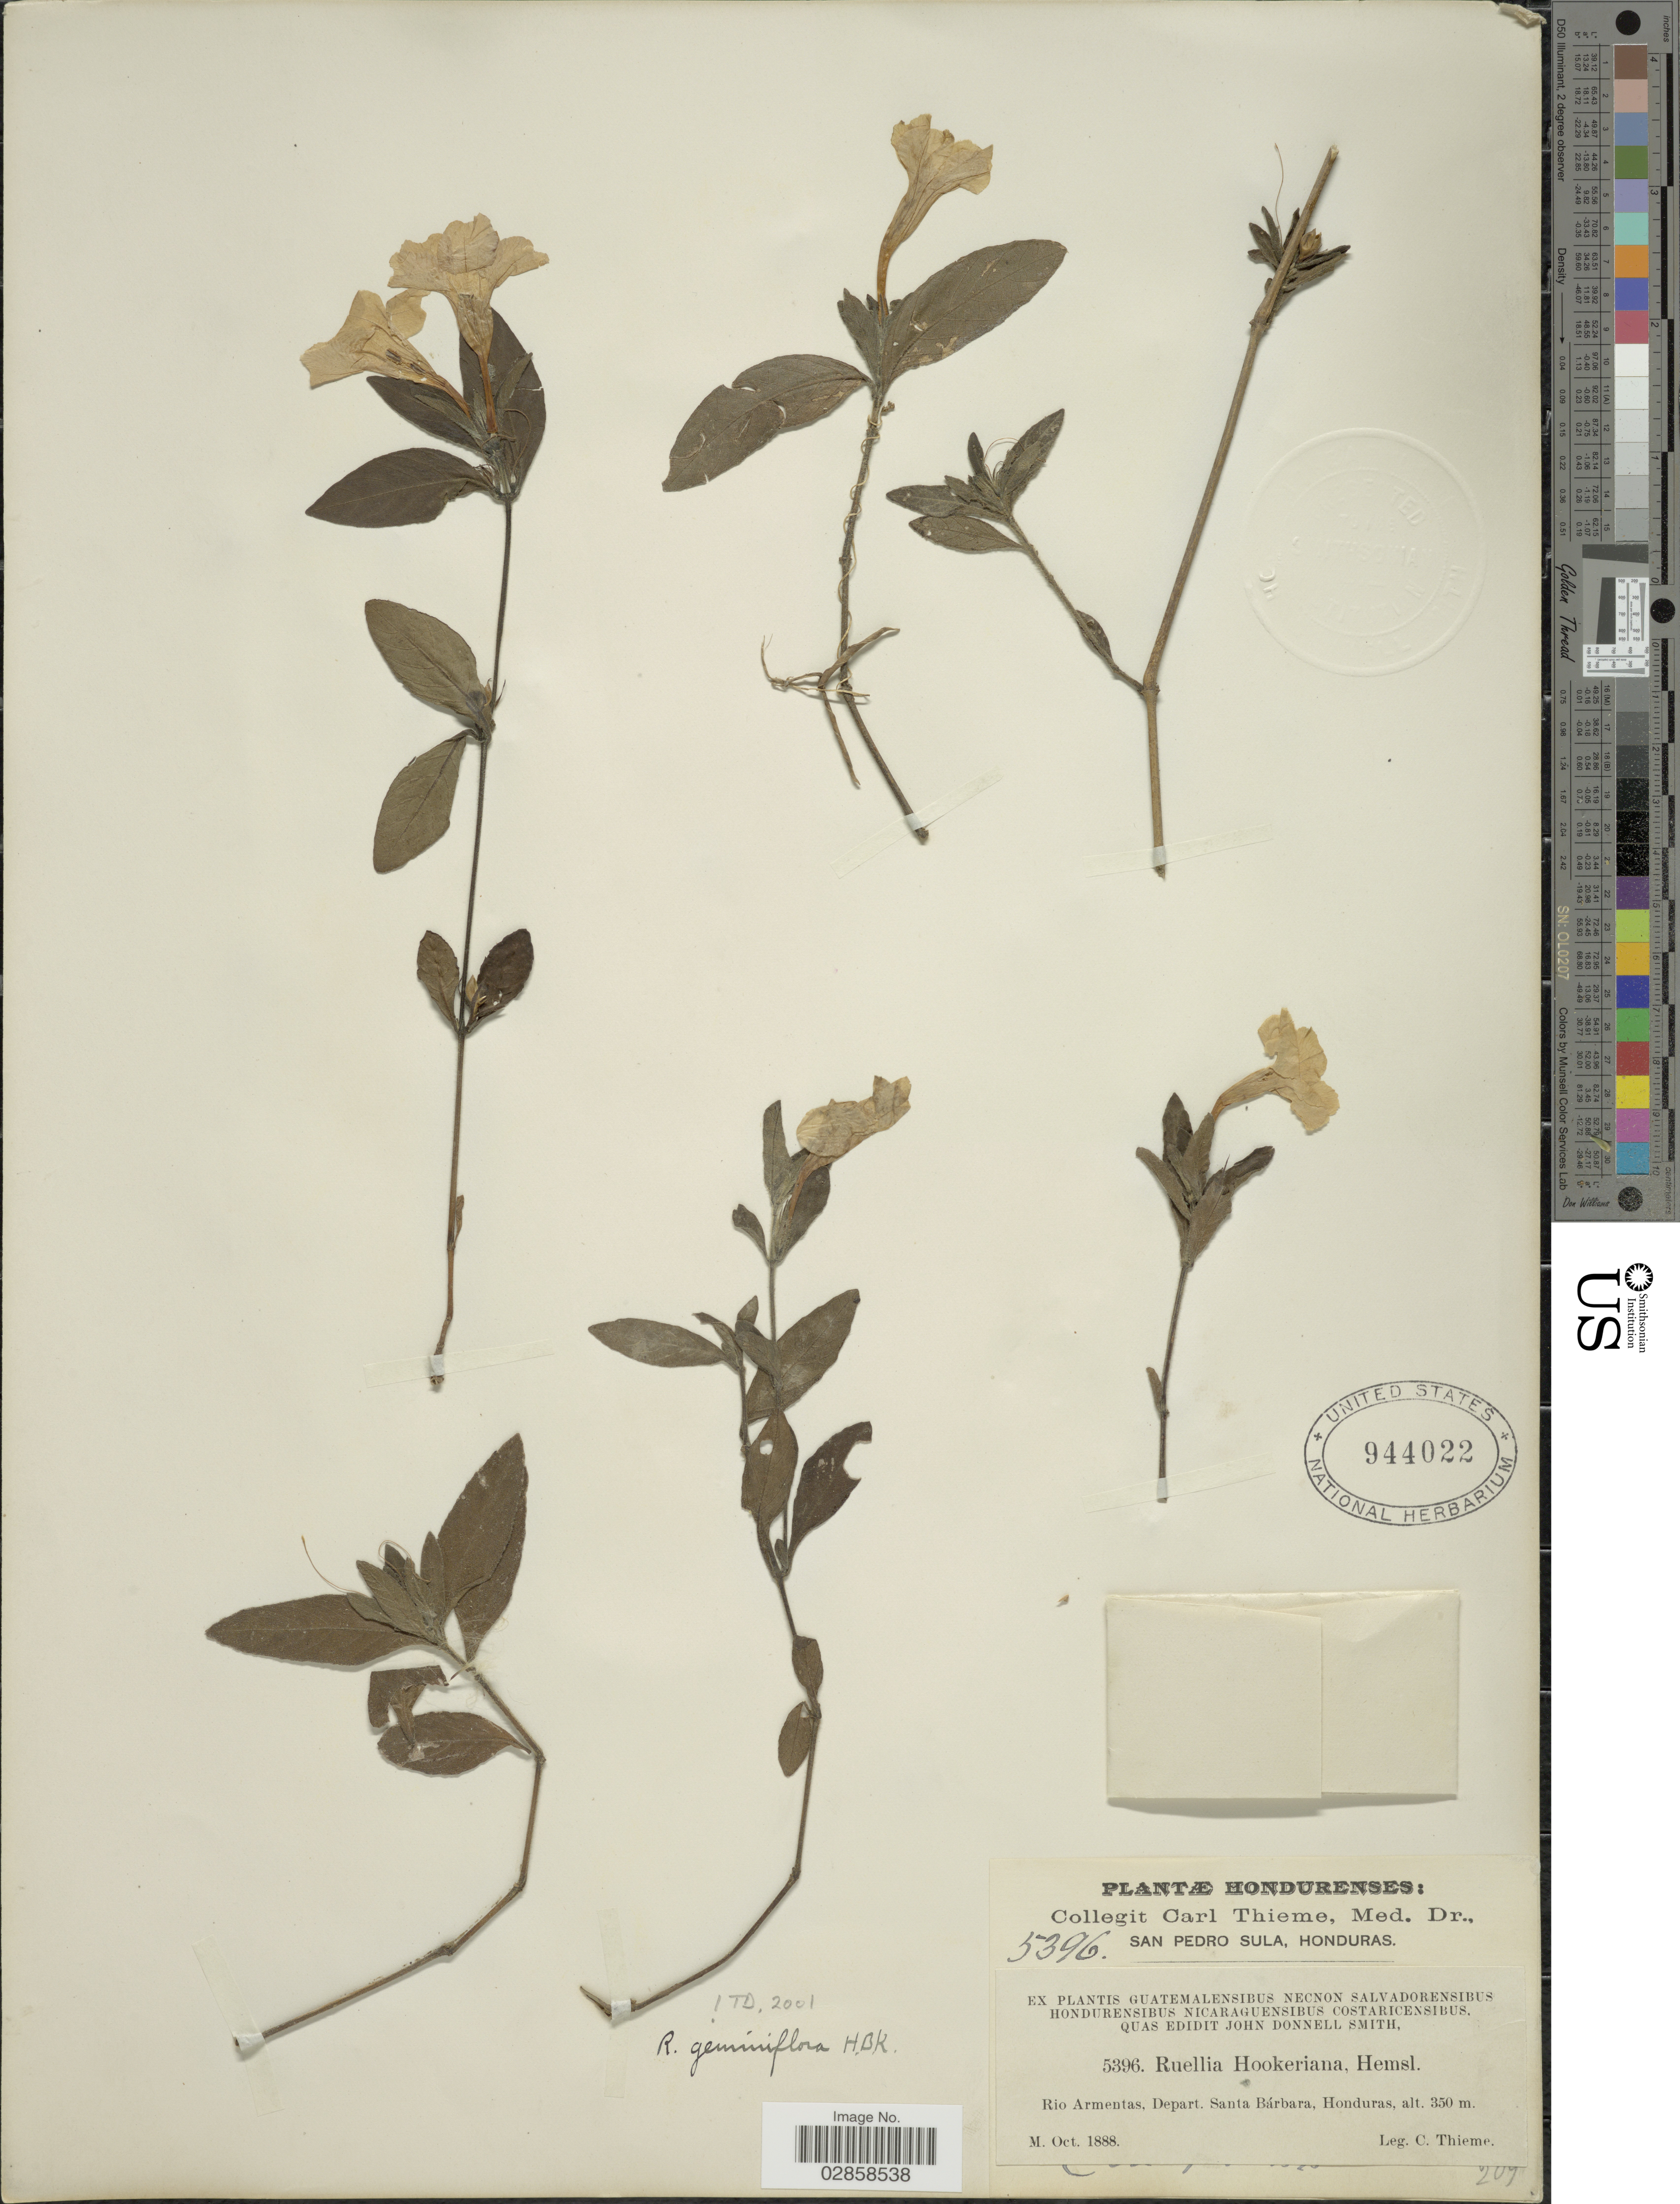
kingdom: Plantae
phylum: Tracheophyta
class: Magnoliopsida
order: Lamiales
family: Acanthaceae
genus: Ruellia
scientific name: Ruellia geminiflora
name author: Kunth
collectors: C. Thieme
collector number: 5396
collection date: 1888-10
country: Honduras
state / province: Santa Bárbara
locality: Rio Armentas, Depart. Santa Bárbara.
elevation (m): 350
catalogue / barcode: US 944022